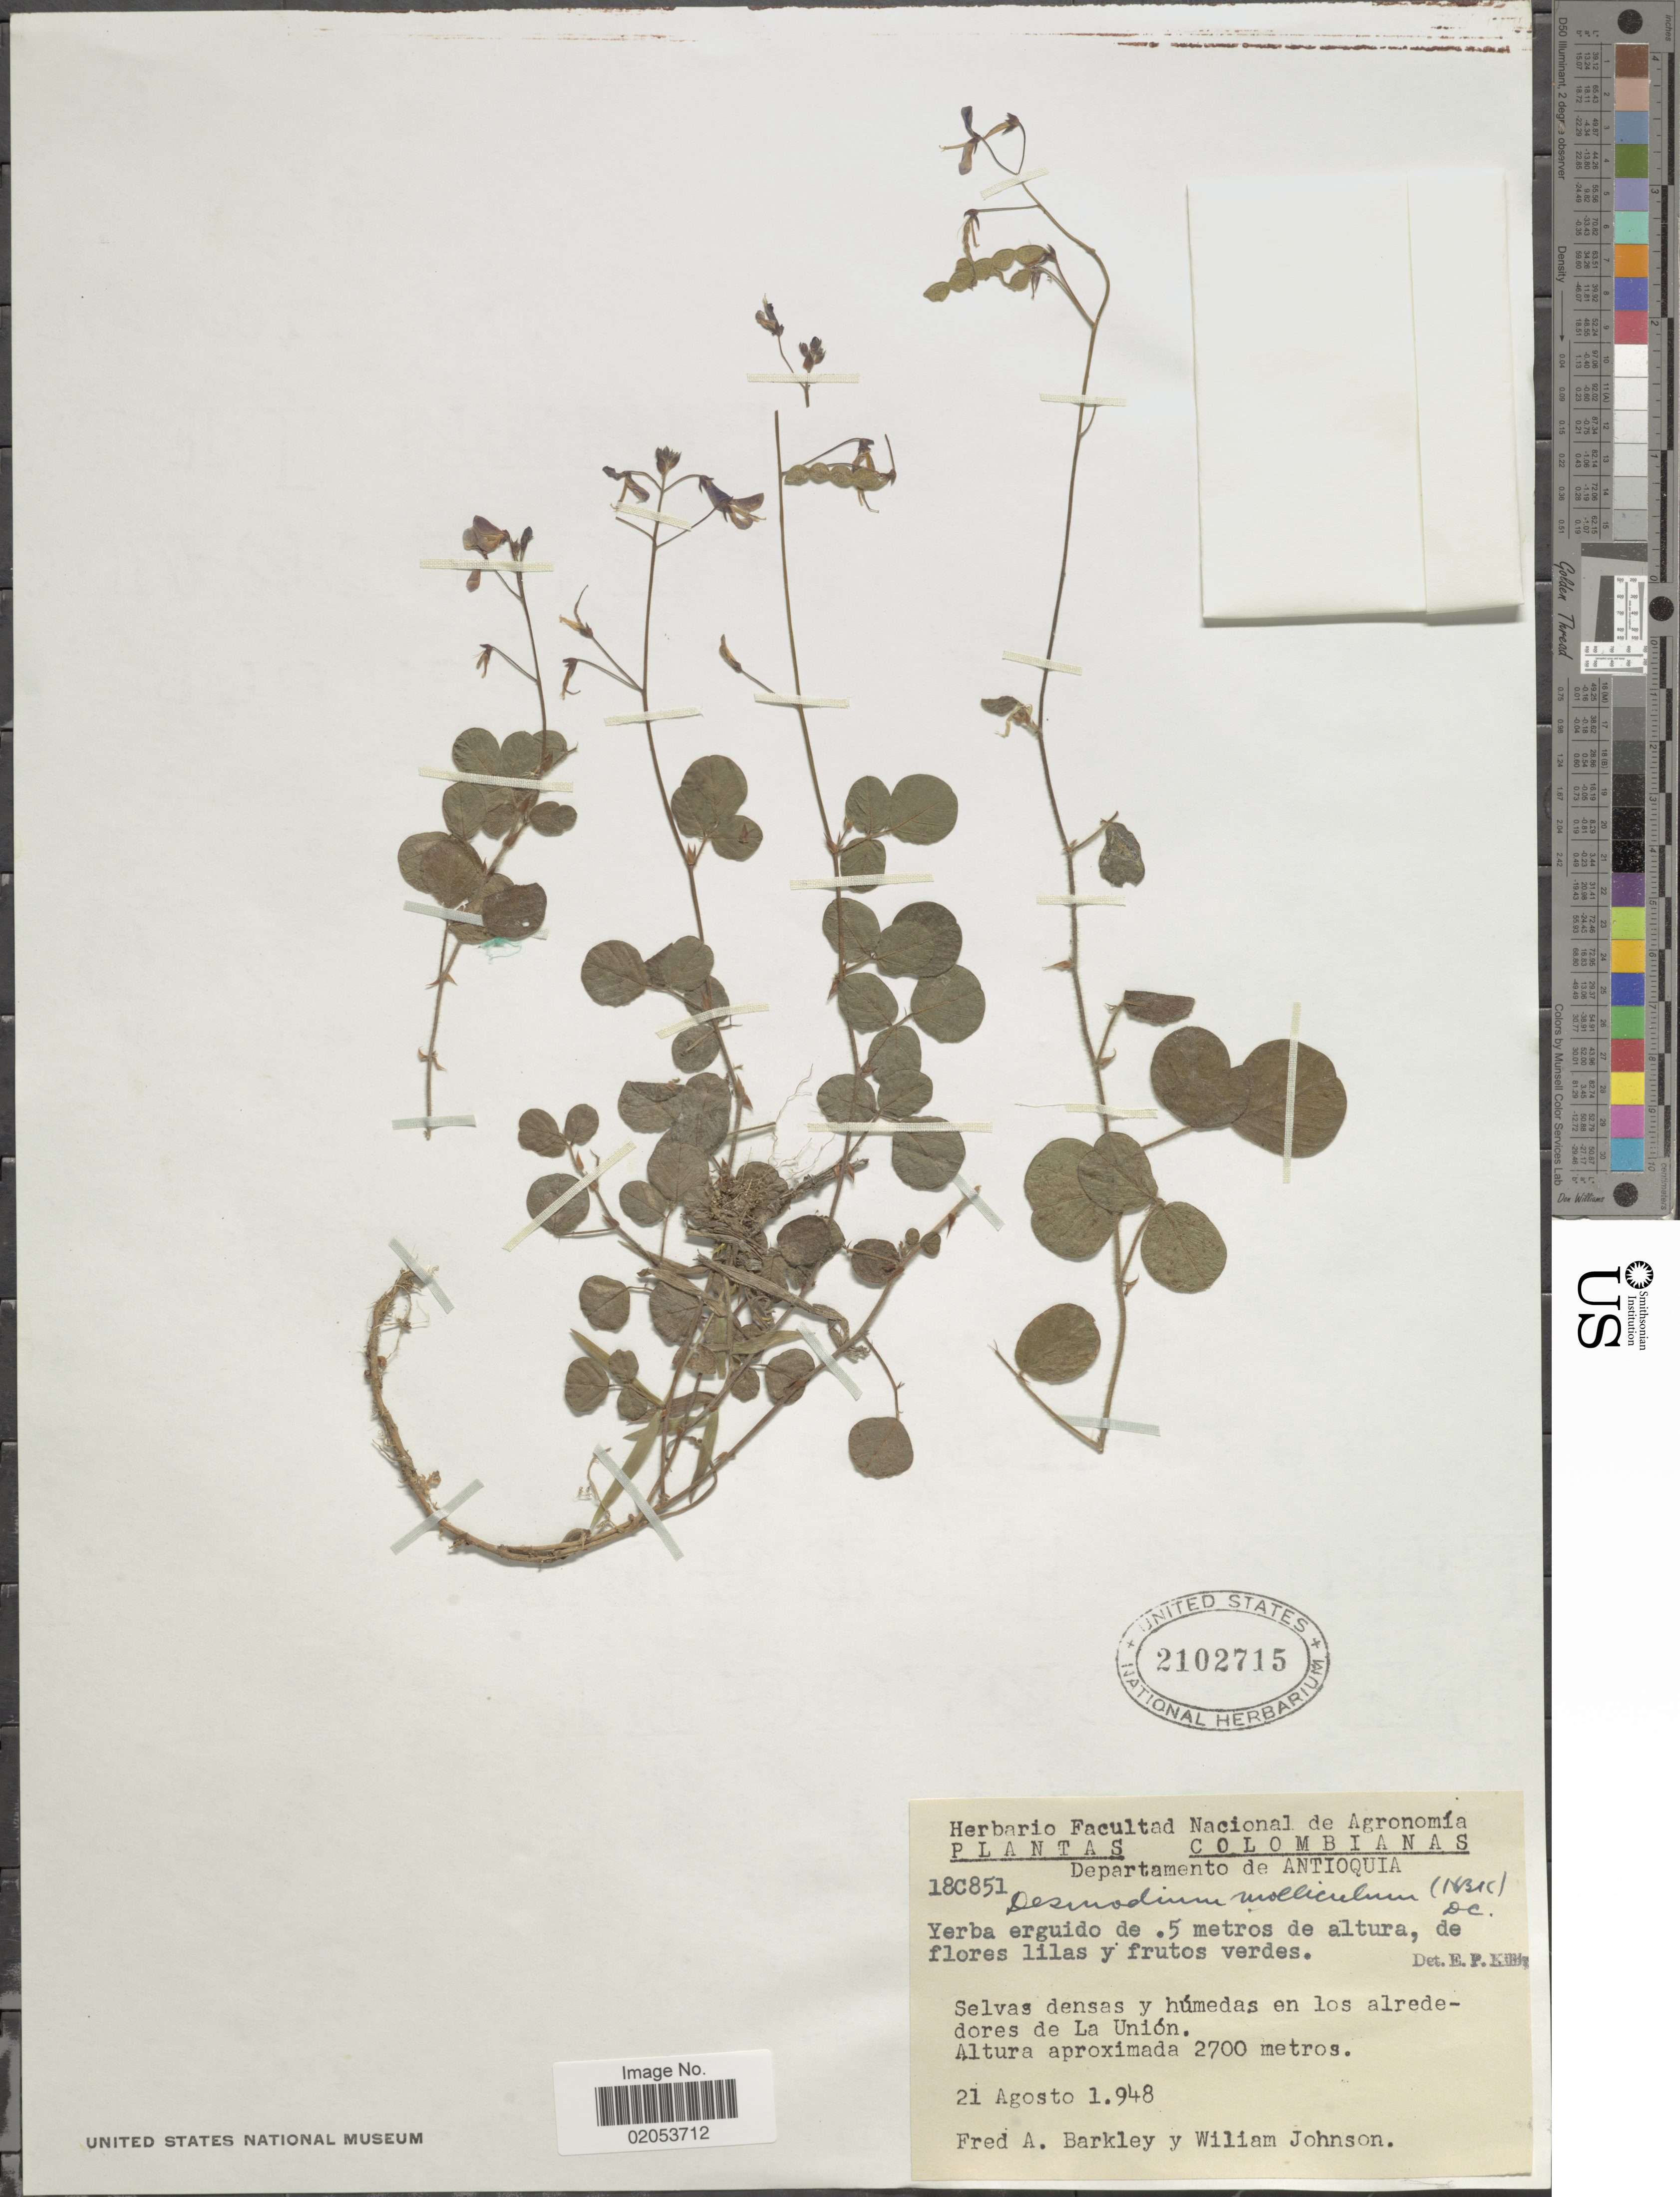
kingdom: Plantae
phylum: Tracheophyta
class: Magnoliopsida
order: Fabales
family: Fabaceae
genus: Desmodium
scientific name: Desmodium molliculum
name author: (Kunth) DC.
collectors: F. A. Barkley & W. M. Johnson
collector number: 18C851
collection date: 1948-08-21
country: Colombia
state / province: Antioquia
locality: Selvas densas y humedas en los alrededores de La Union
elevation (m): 2700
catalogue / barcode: US 2102715